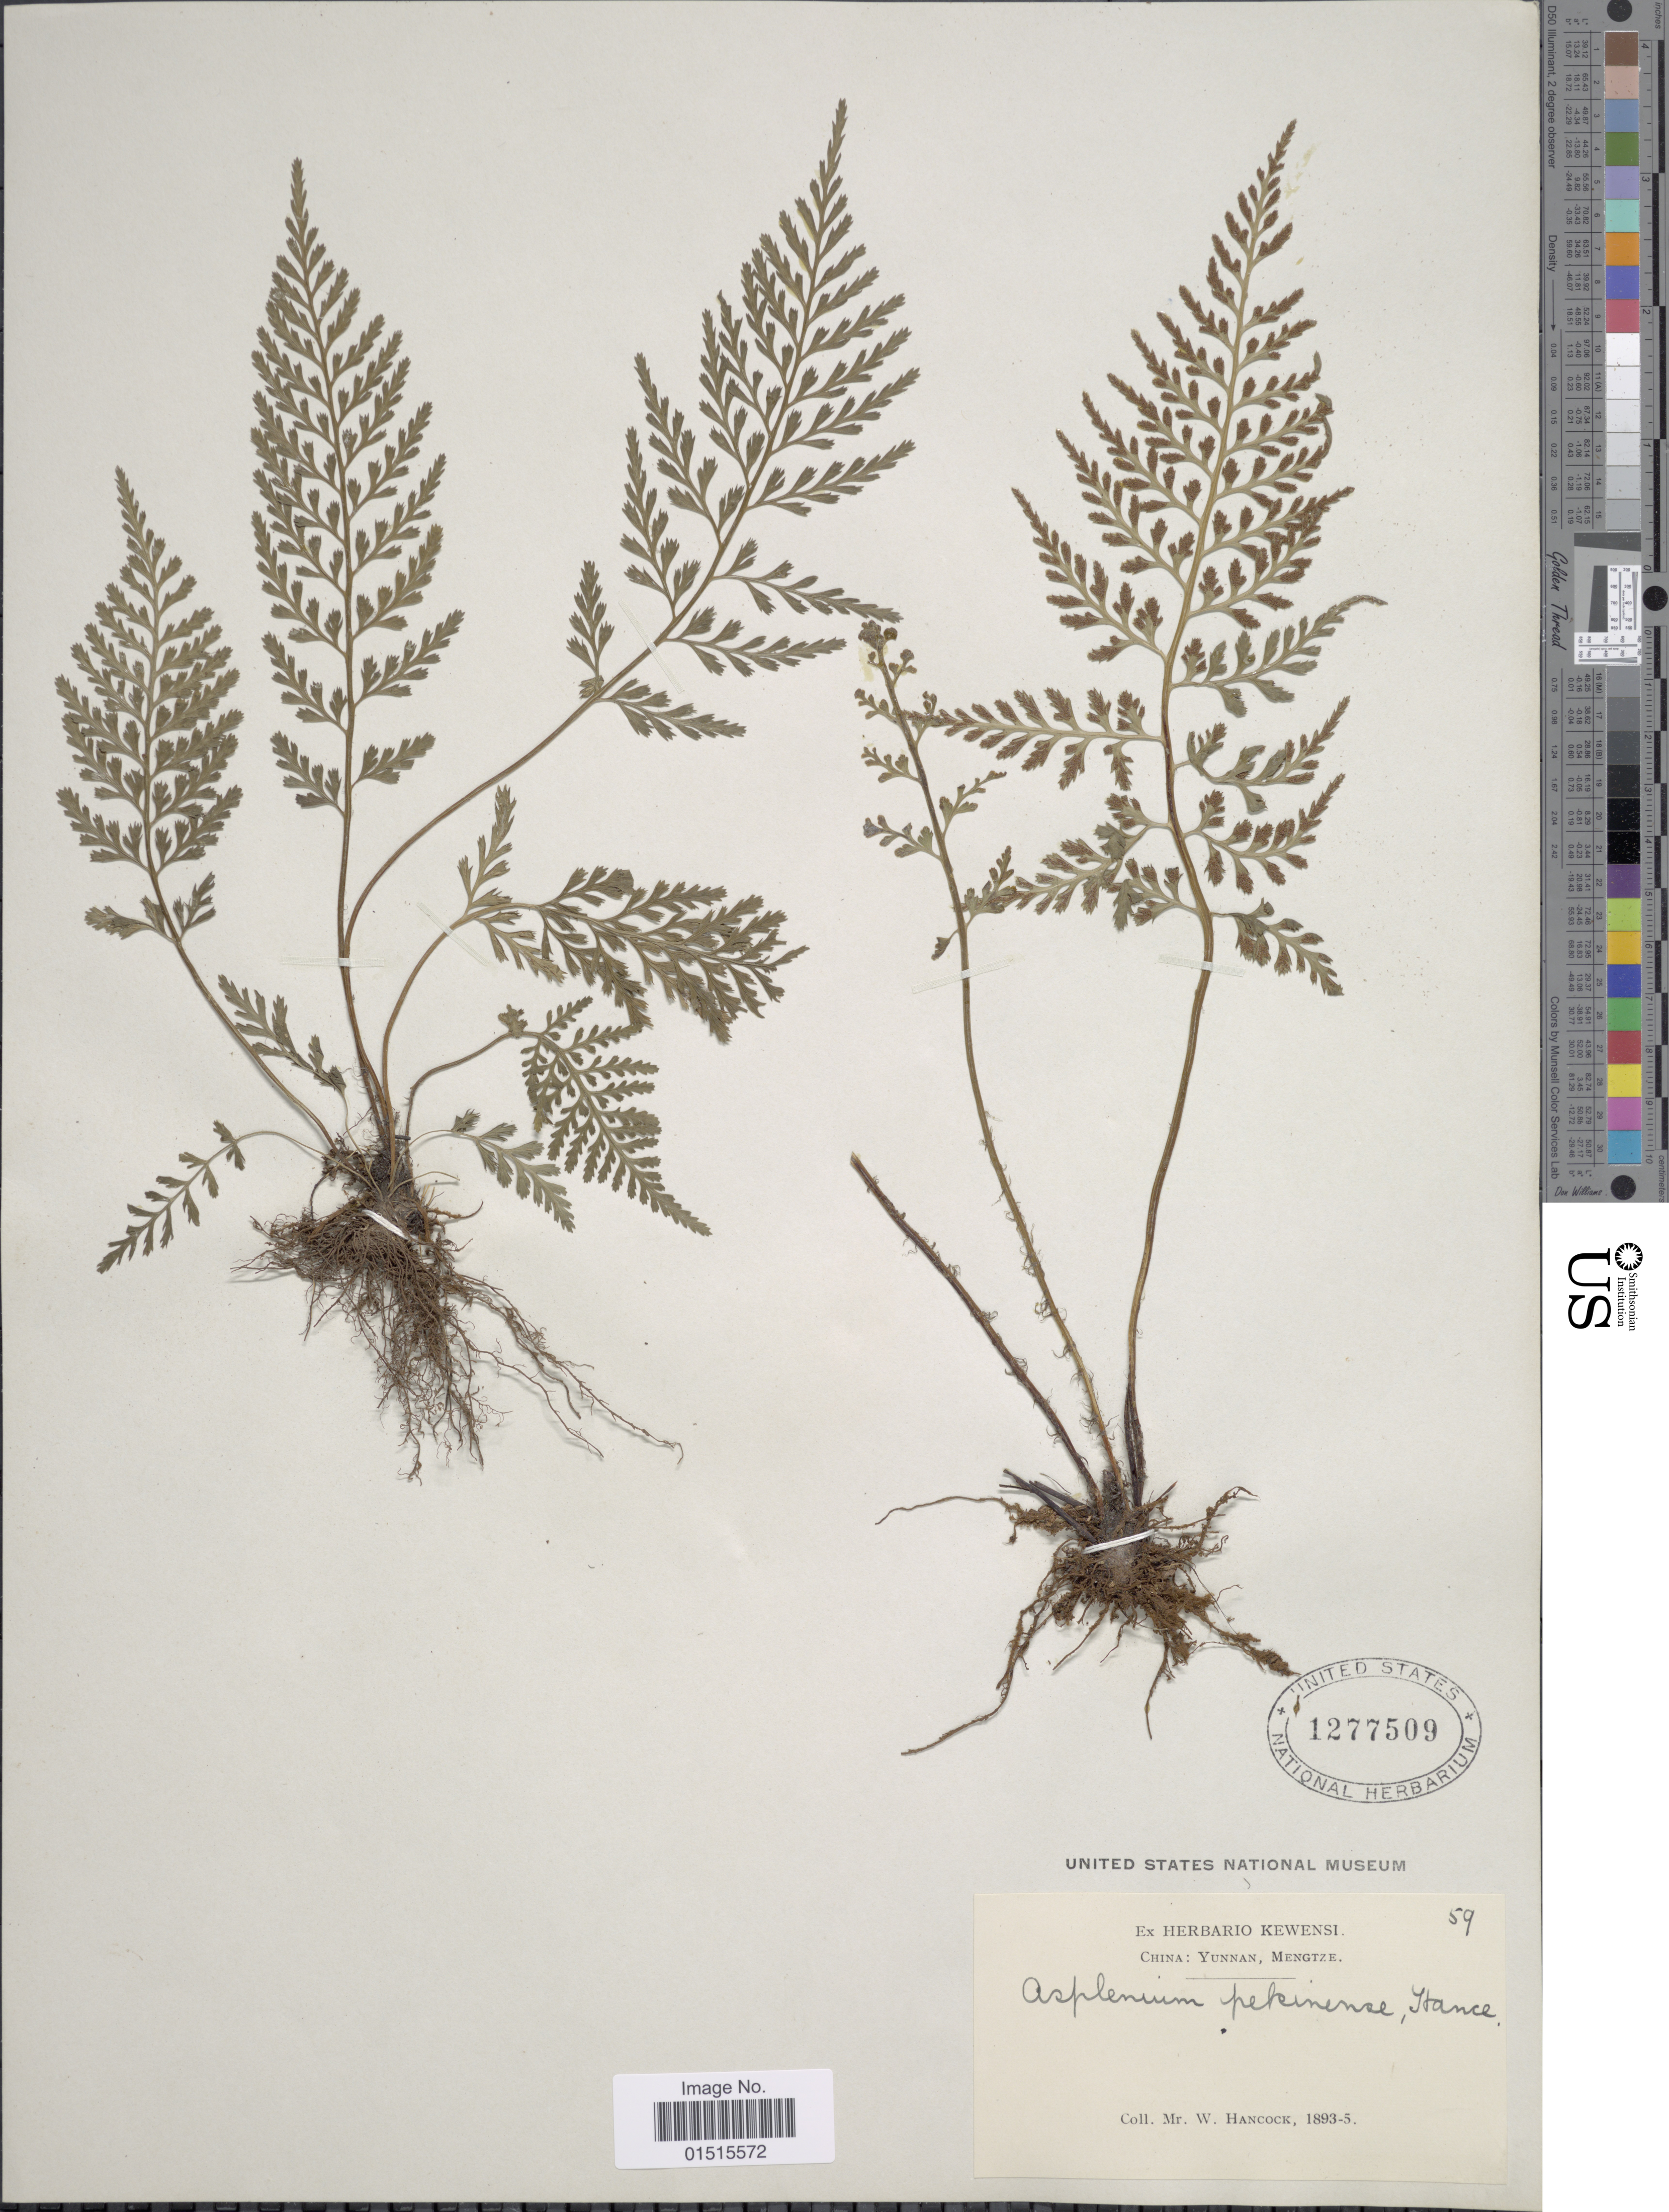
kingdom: Plantae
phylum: Tracheophyta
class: Polypodiopsida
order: Polypodiales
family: Aspleniaceae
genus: Asplenium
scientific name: Asplenium sarelii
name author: Hook.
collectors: W. Hancock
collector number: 59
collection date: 1893/1895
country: China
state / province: Yunnan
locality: Mengtze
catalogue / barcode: US 1277509